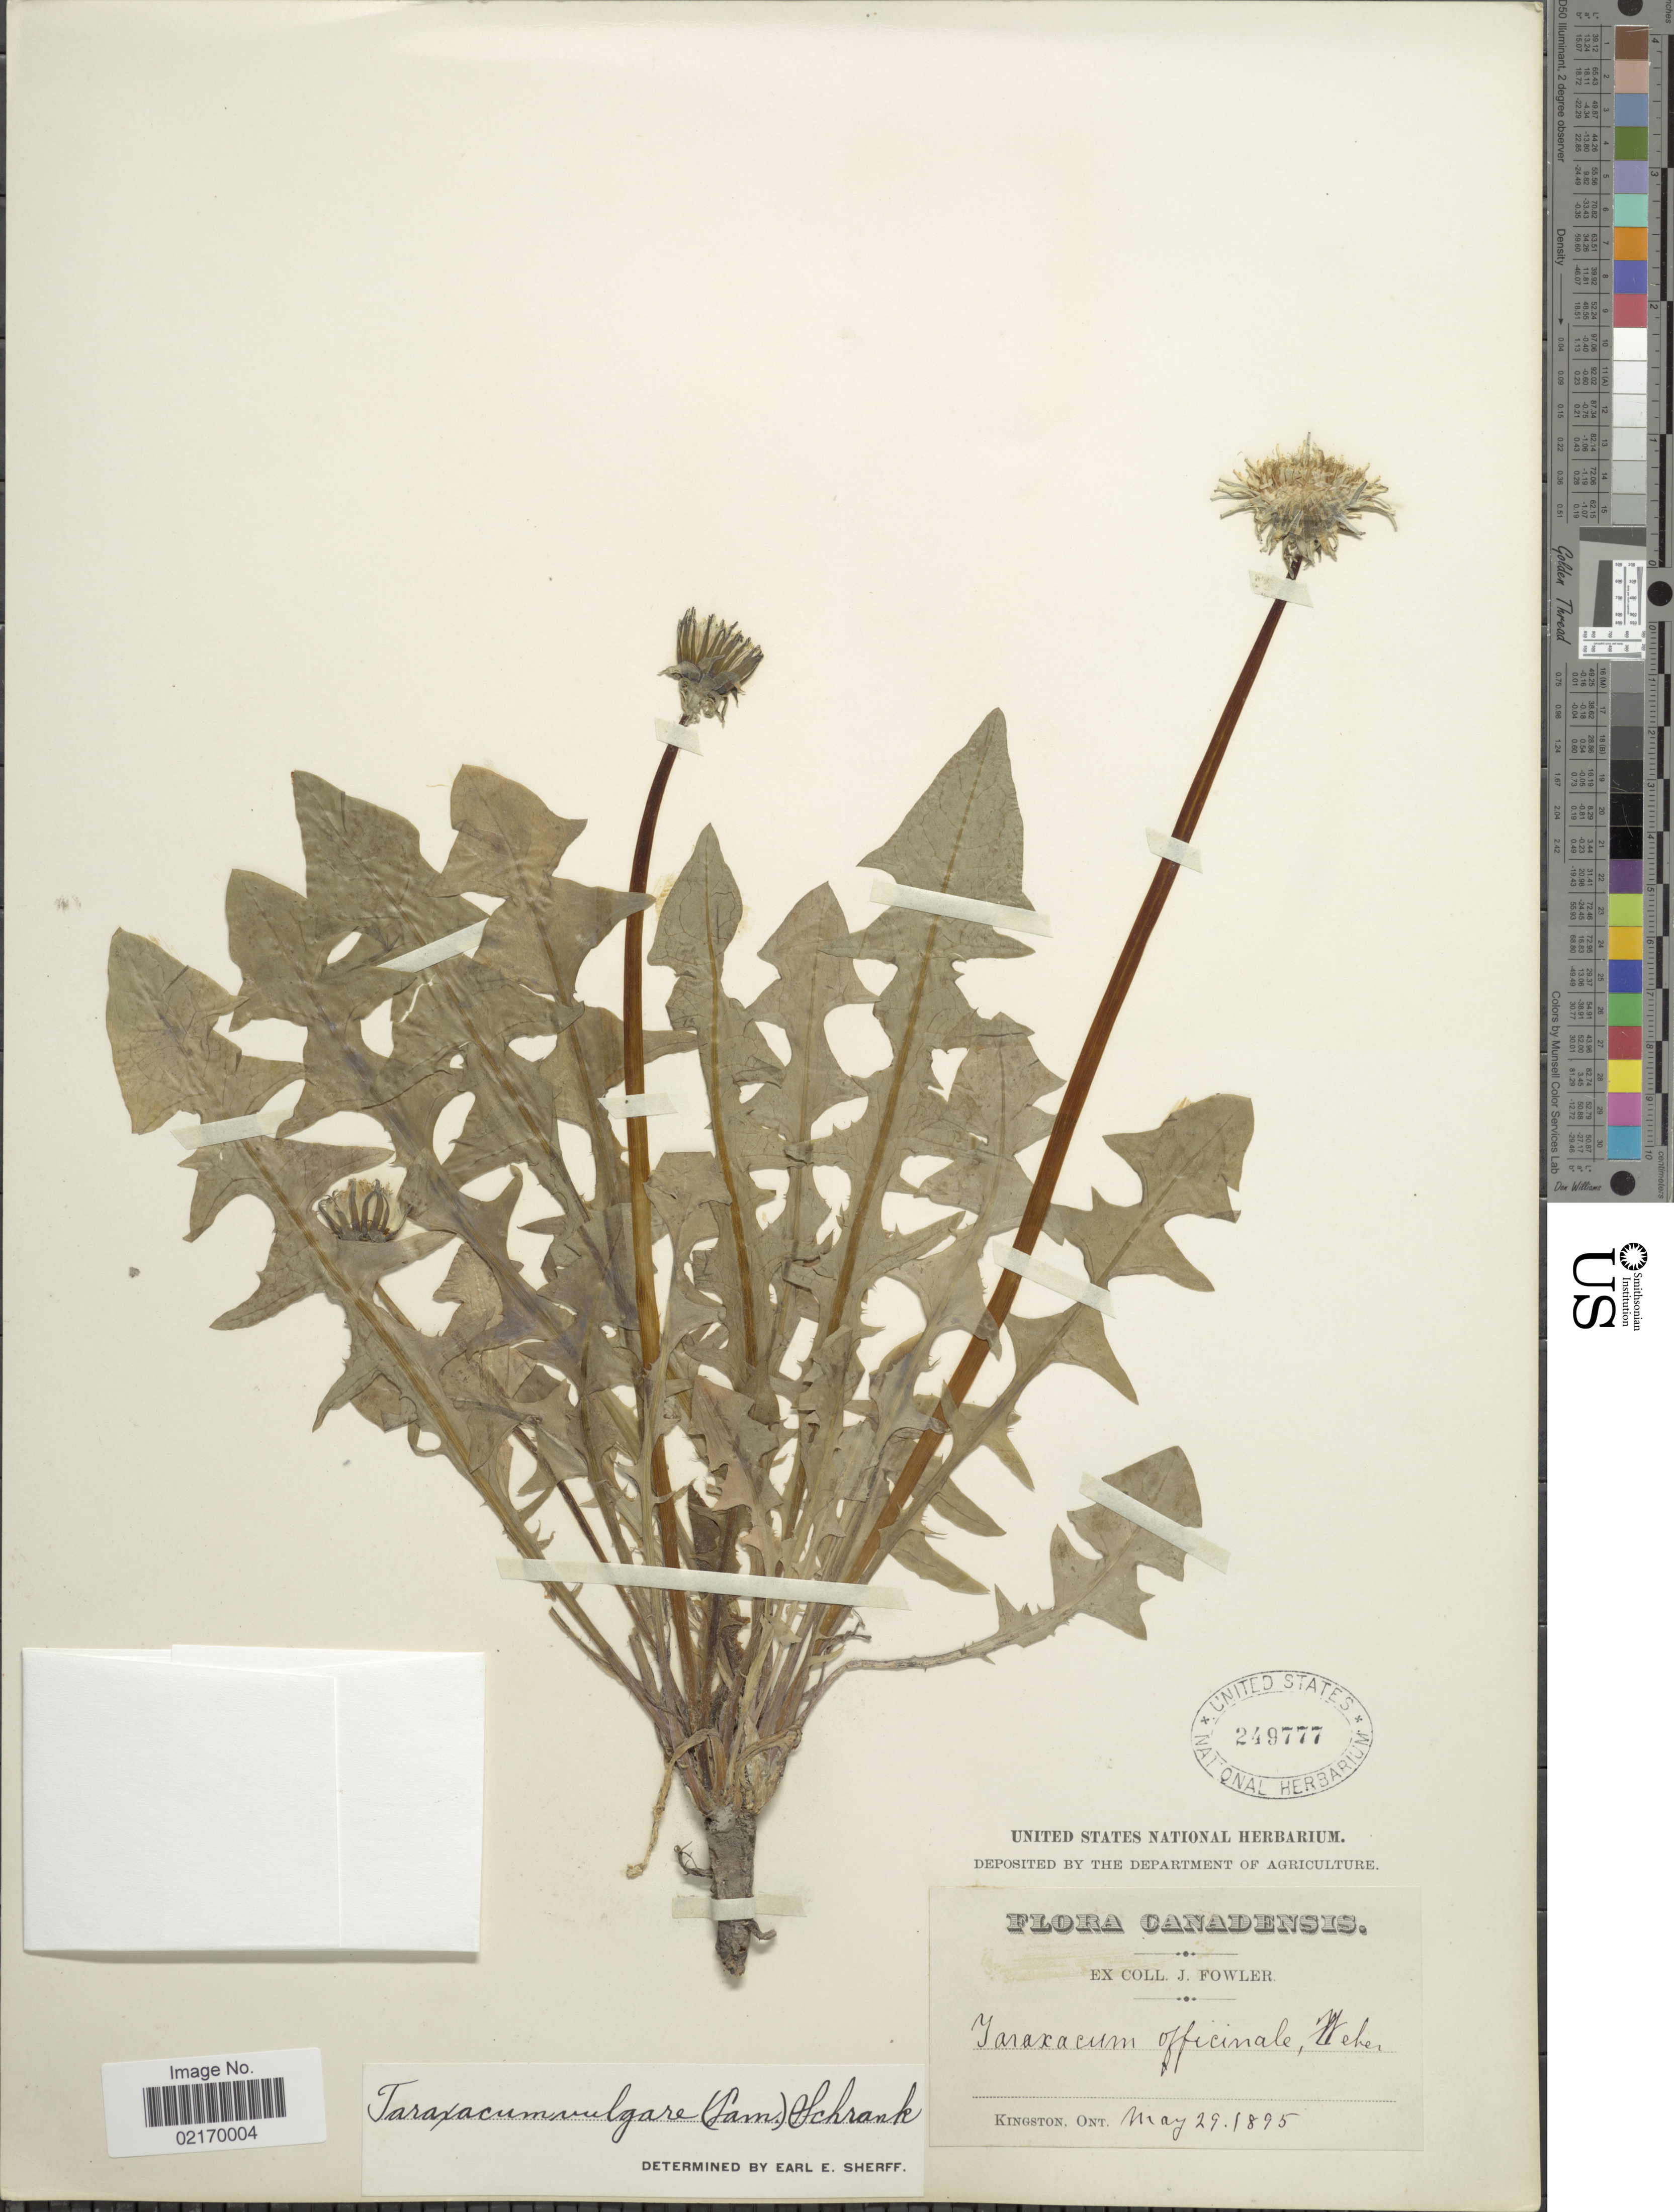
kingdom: Plantae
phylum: Tracheophyta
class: Magnoliopsida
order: Asterales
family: Asteraceae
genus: Taraxacum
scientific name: Taraxacum officinale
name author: G.H. Weber ex F.H. Wigg.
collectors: J. P. Fowler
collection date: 1895-05-29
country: Canada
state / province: Ontario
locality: Kingston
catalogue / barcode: US 249777